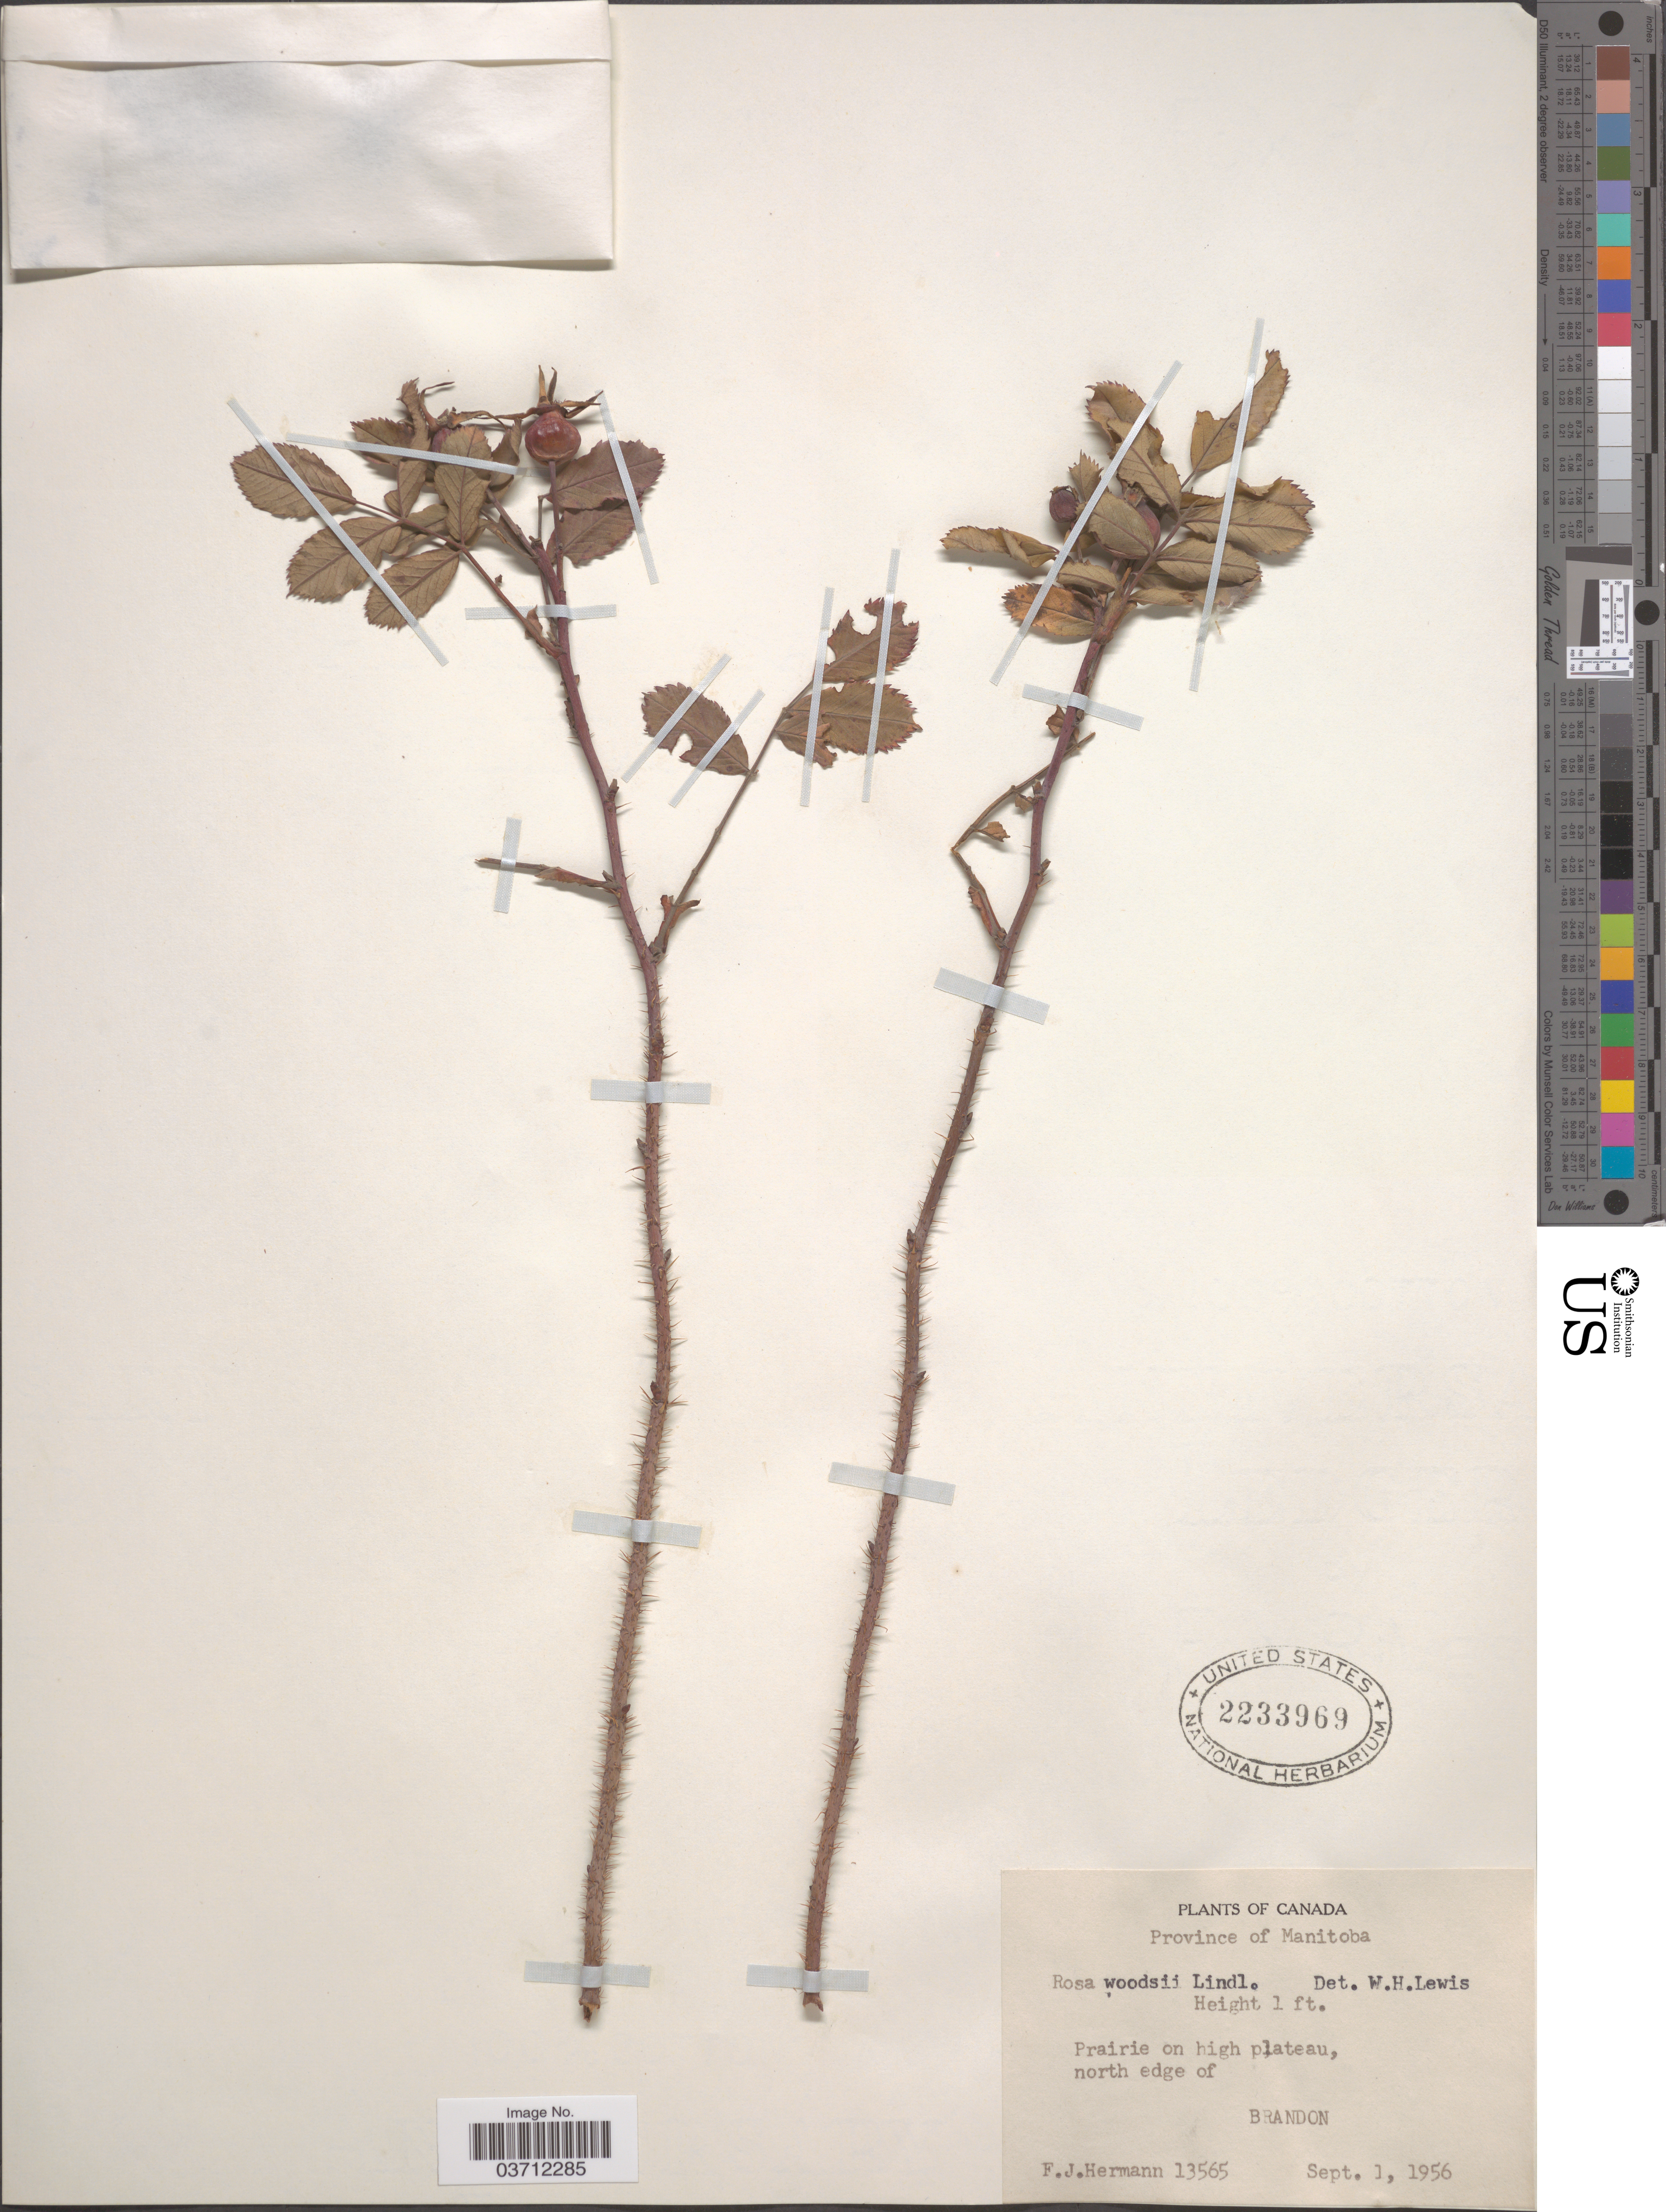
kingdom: Plantae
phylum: Tracheophyta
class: Magnoliopsida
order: Rosales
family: Rosaceae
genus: Rosa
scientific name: Rosa woodsii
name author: Lindl.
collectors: F. J. Hermann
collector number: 13565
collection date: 1956-09-01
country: Canada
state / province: Manitoba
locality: Prairie on high plateau, north edge of Brandon.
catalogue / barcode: US 2233696